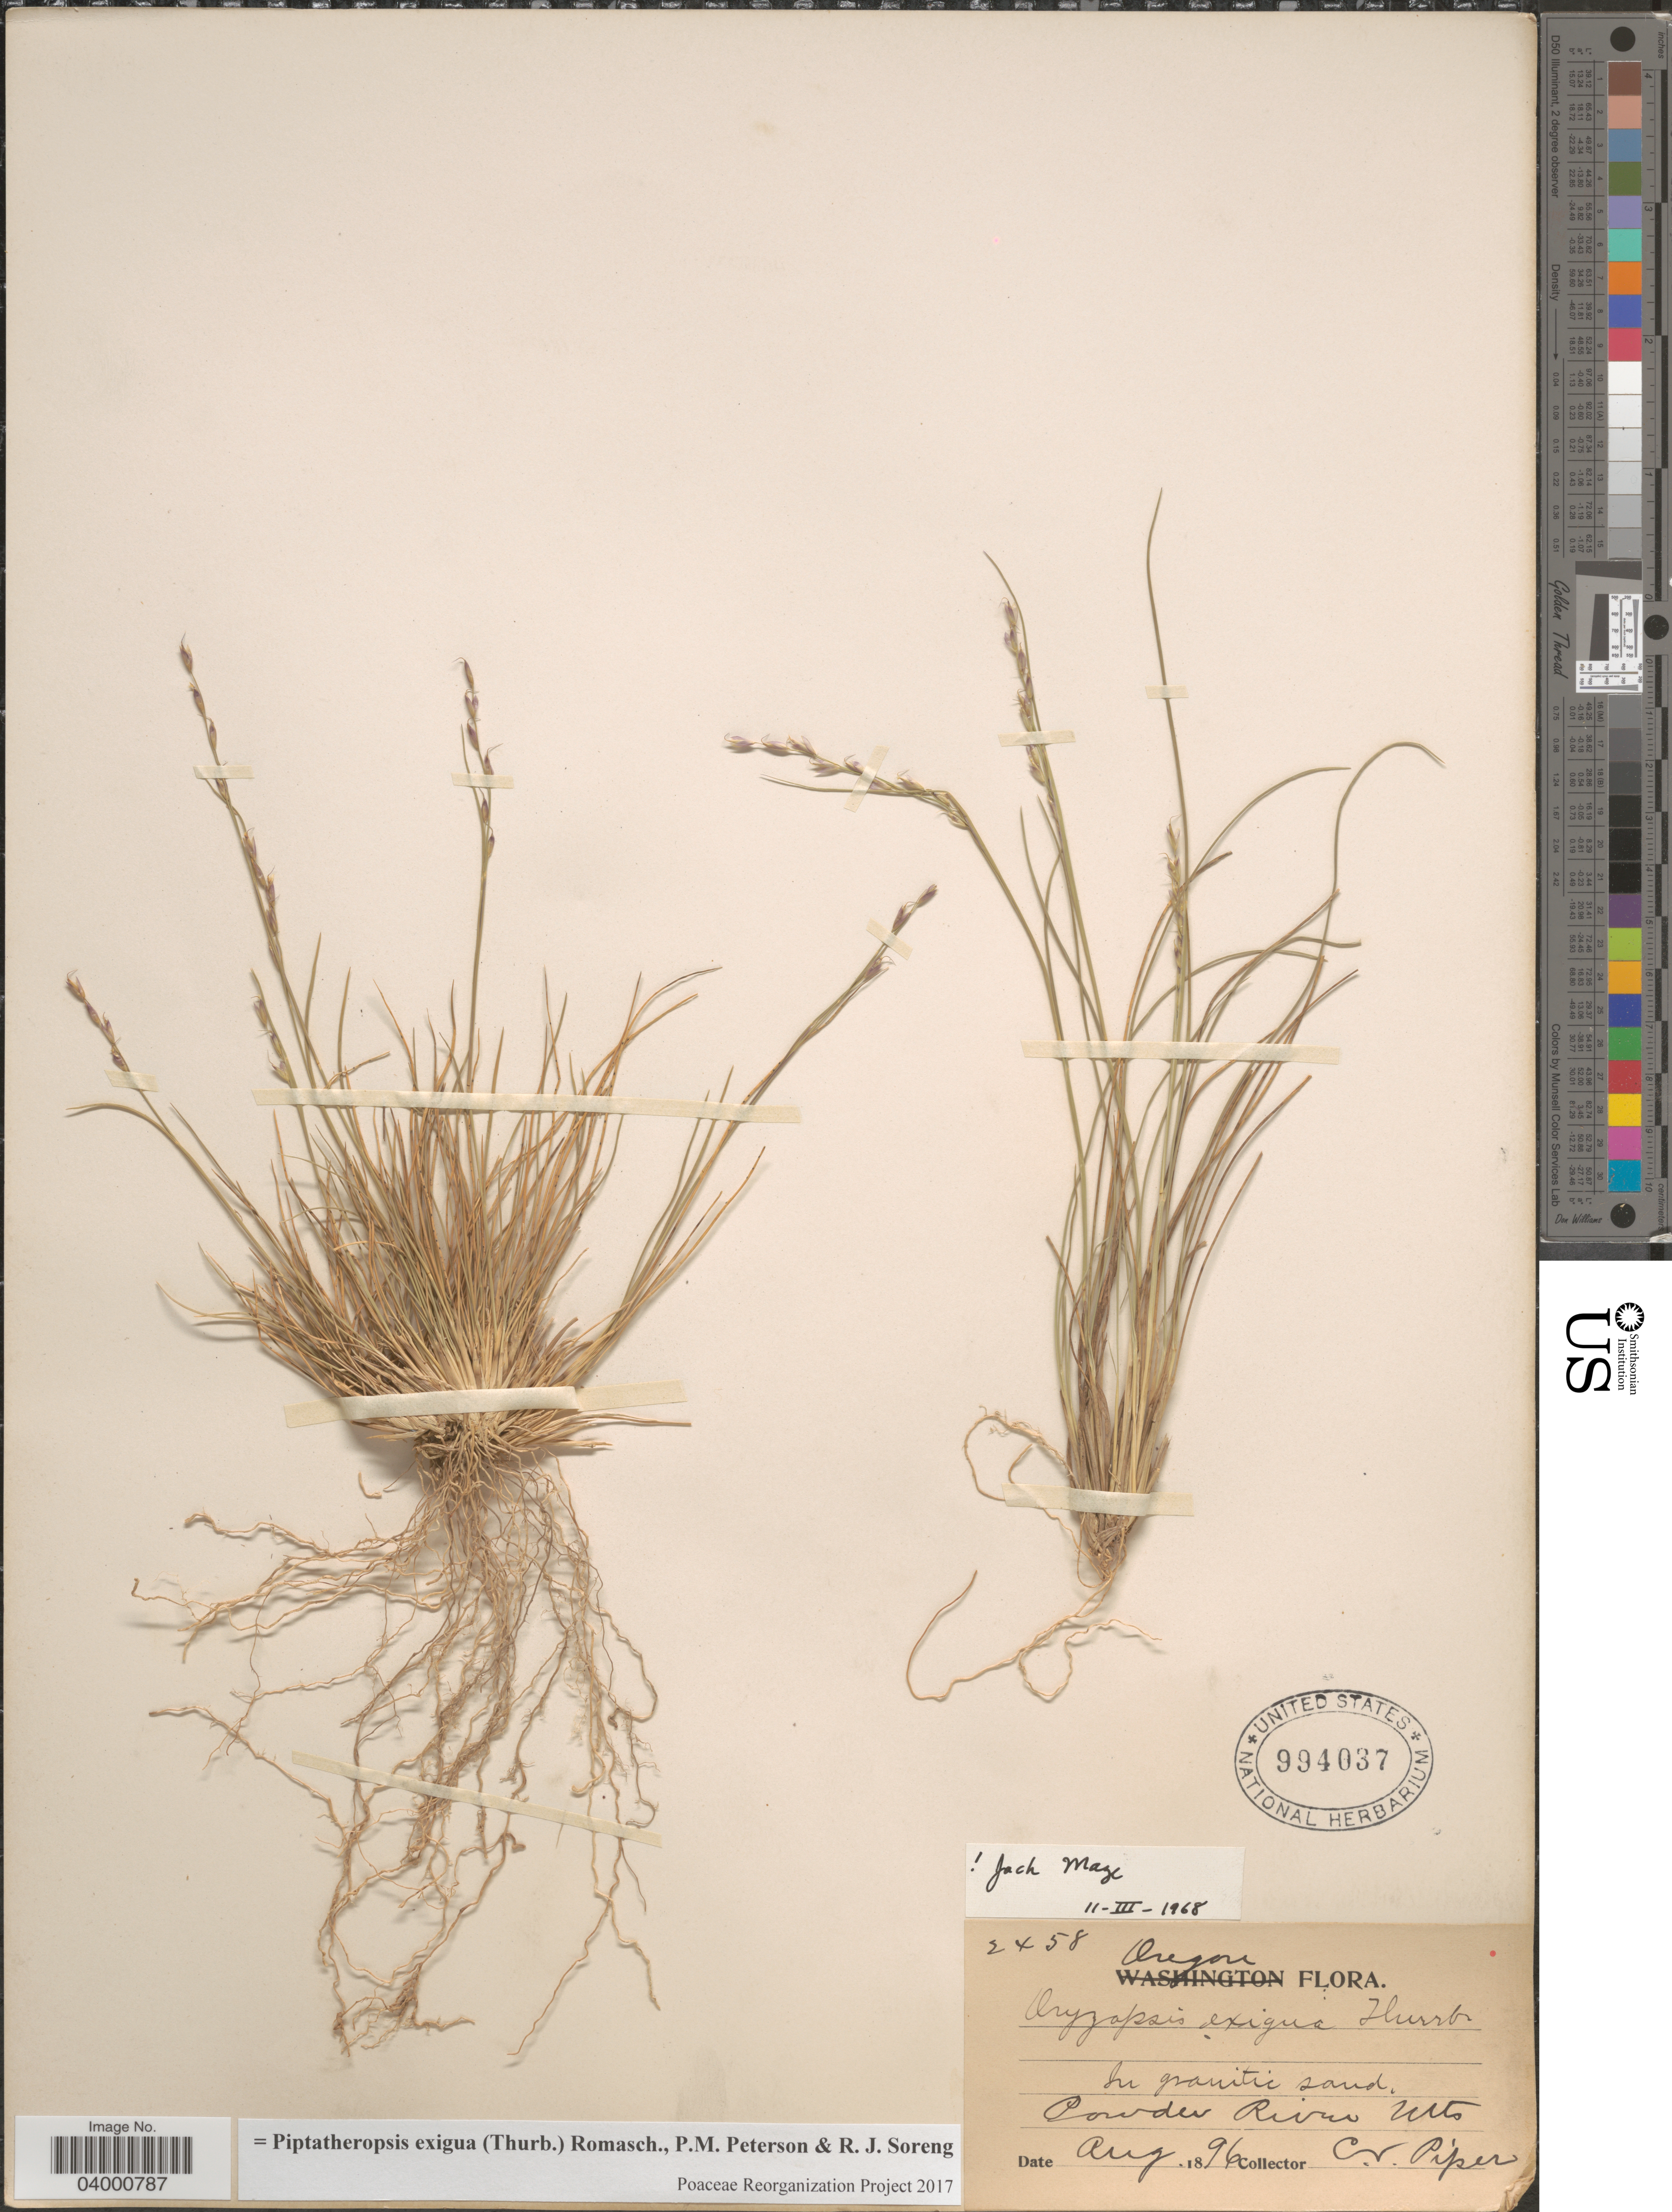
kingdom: Plantae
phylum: Tracheophyta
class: Liliopsida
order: Poales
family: Poaceae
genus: Piptatheropsis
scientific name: Piptatheropsis exigua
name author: (Thurb.) Romasch. et al.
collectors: C. V. Piper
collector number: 2458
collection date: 1896-08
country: United States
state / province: Oregon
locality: In granite sand. Powder River Mts.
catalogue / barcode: US 994037